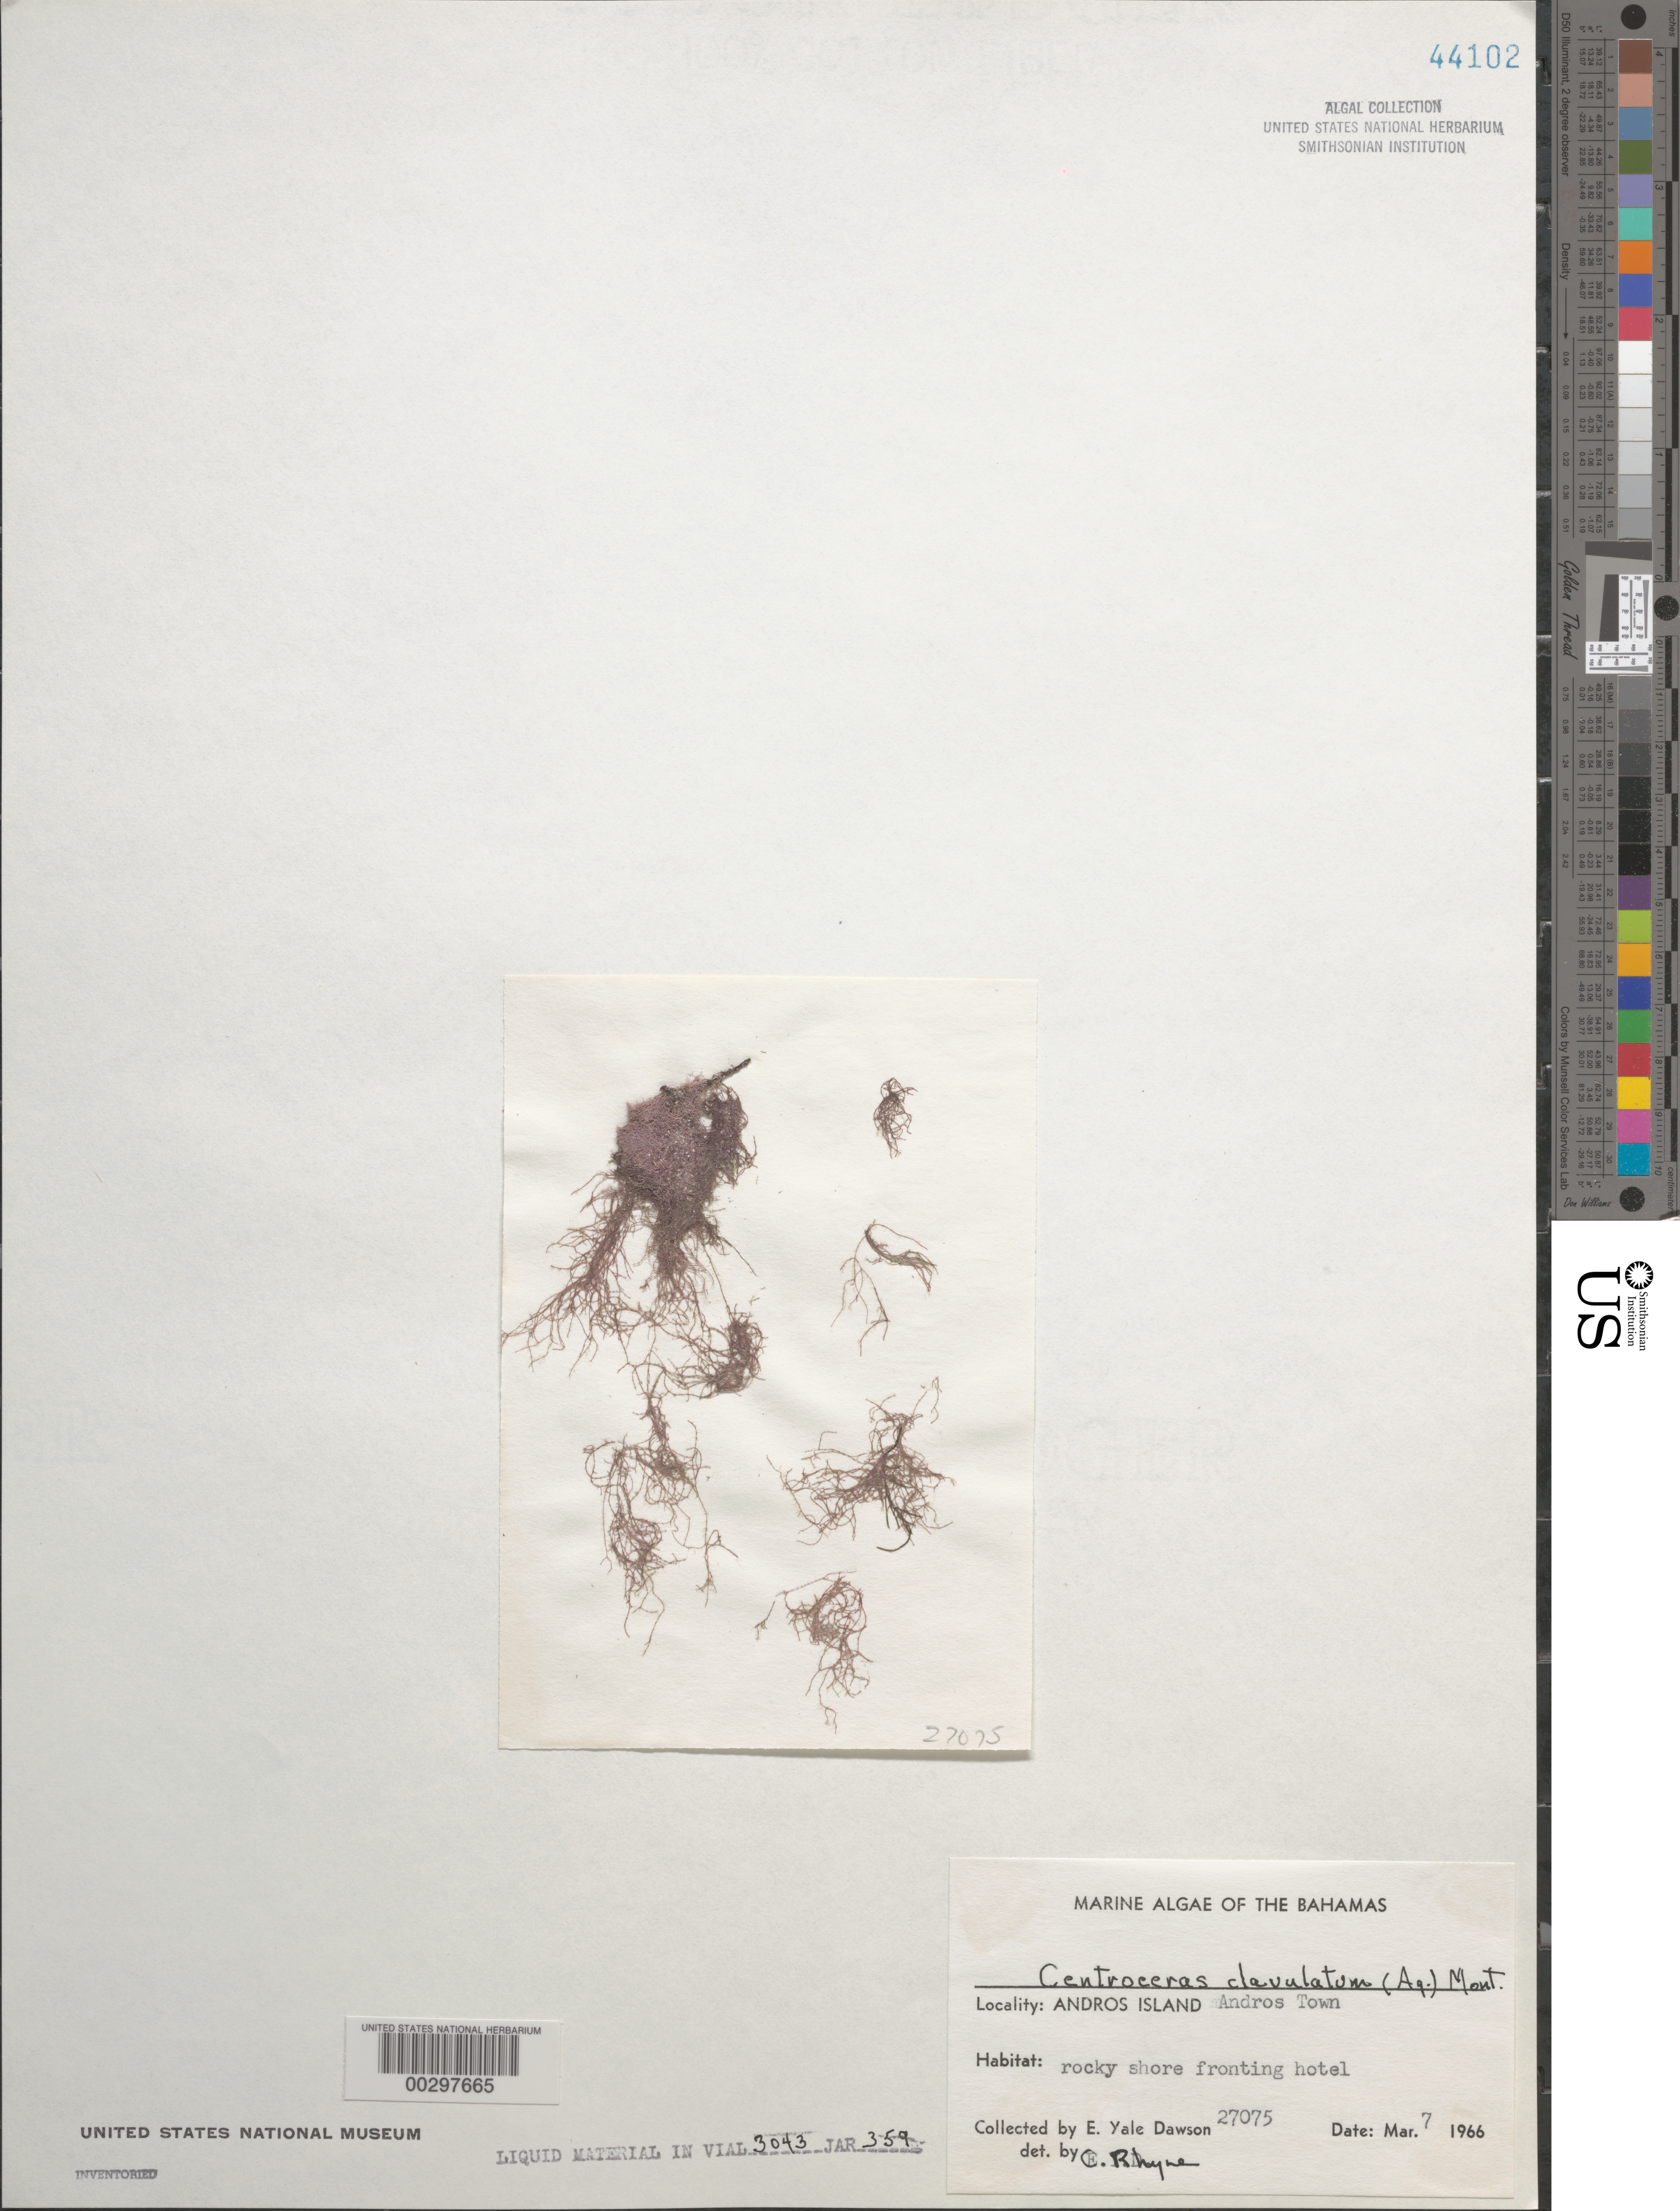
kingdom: Plantae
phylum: Rhodophyta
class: Florideophyceae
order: Ceramiales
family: Ceramiaceae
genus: Centroceras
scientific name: Centroceras clavulatum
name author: (C. Agardh) Mont.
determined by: Rhyne, C. F.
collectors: E. Y. Dawson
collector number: EYD 27075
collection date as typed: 07 Mar 1966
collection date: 1966-03-07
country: Bahamas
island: Andros Island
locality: Andros Town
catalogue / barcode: US 44102